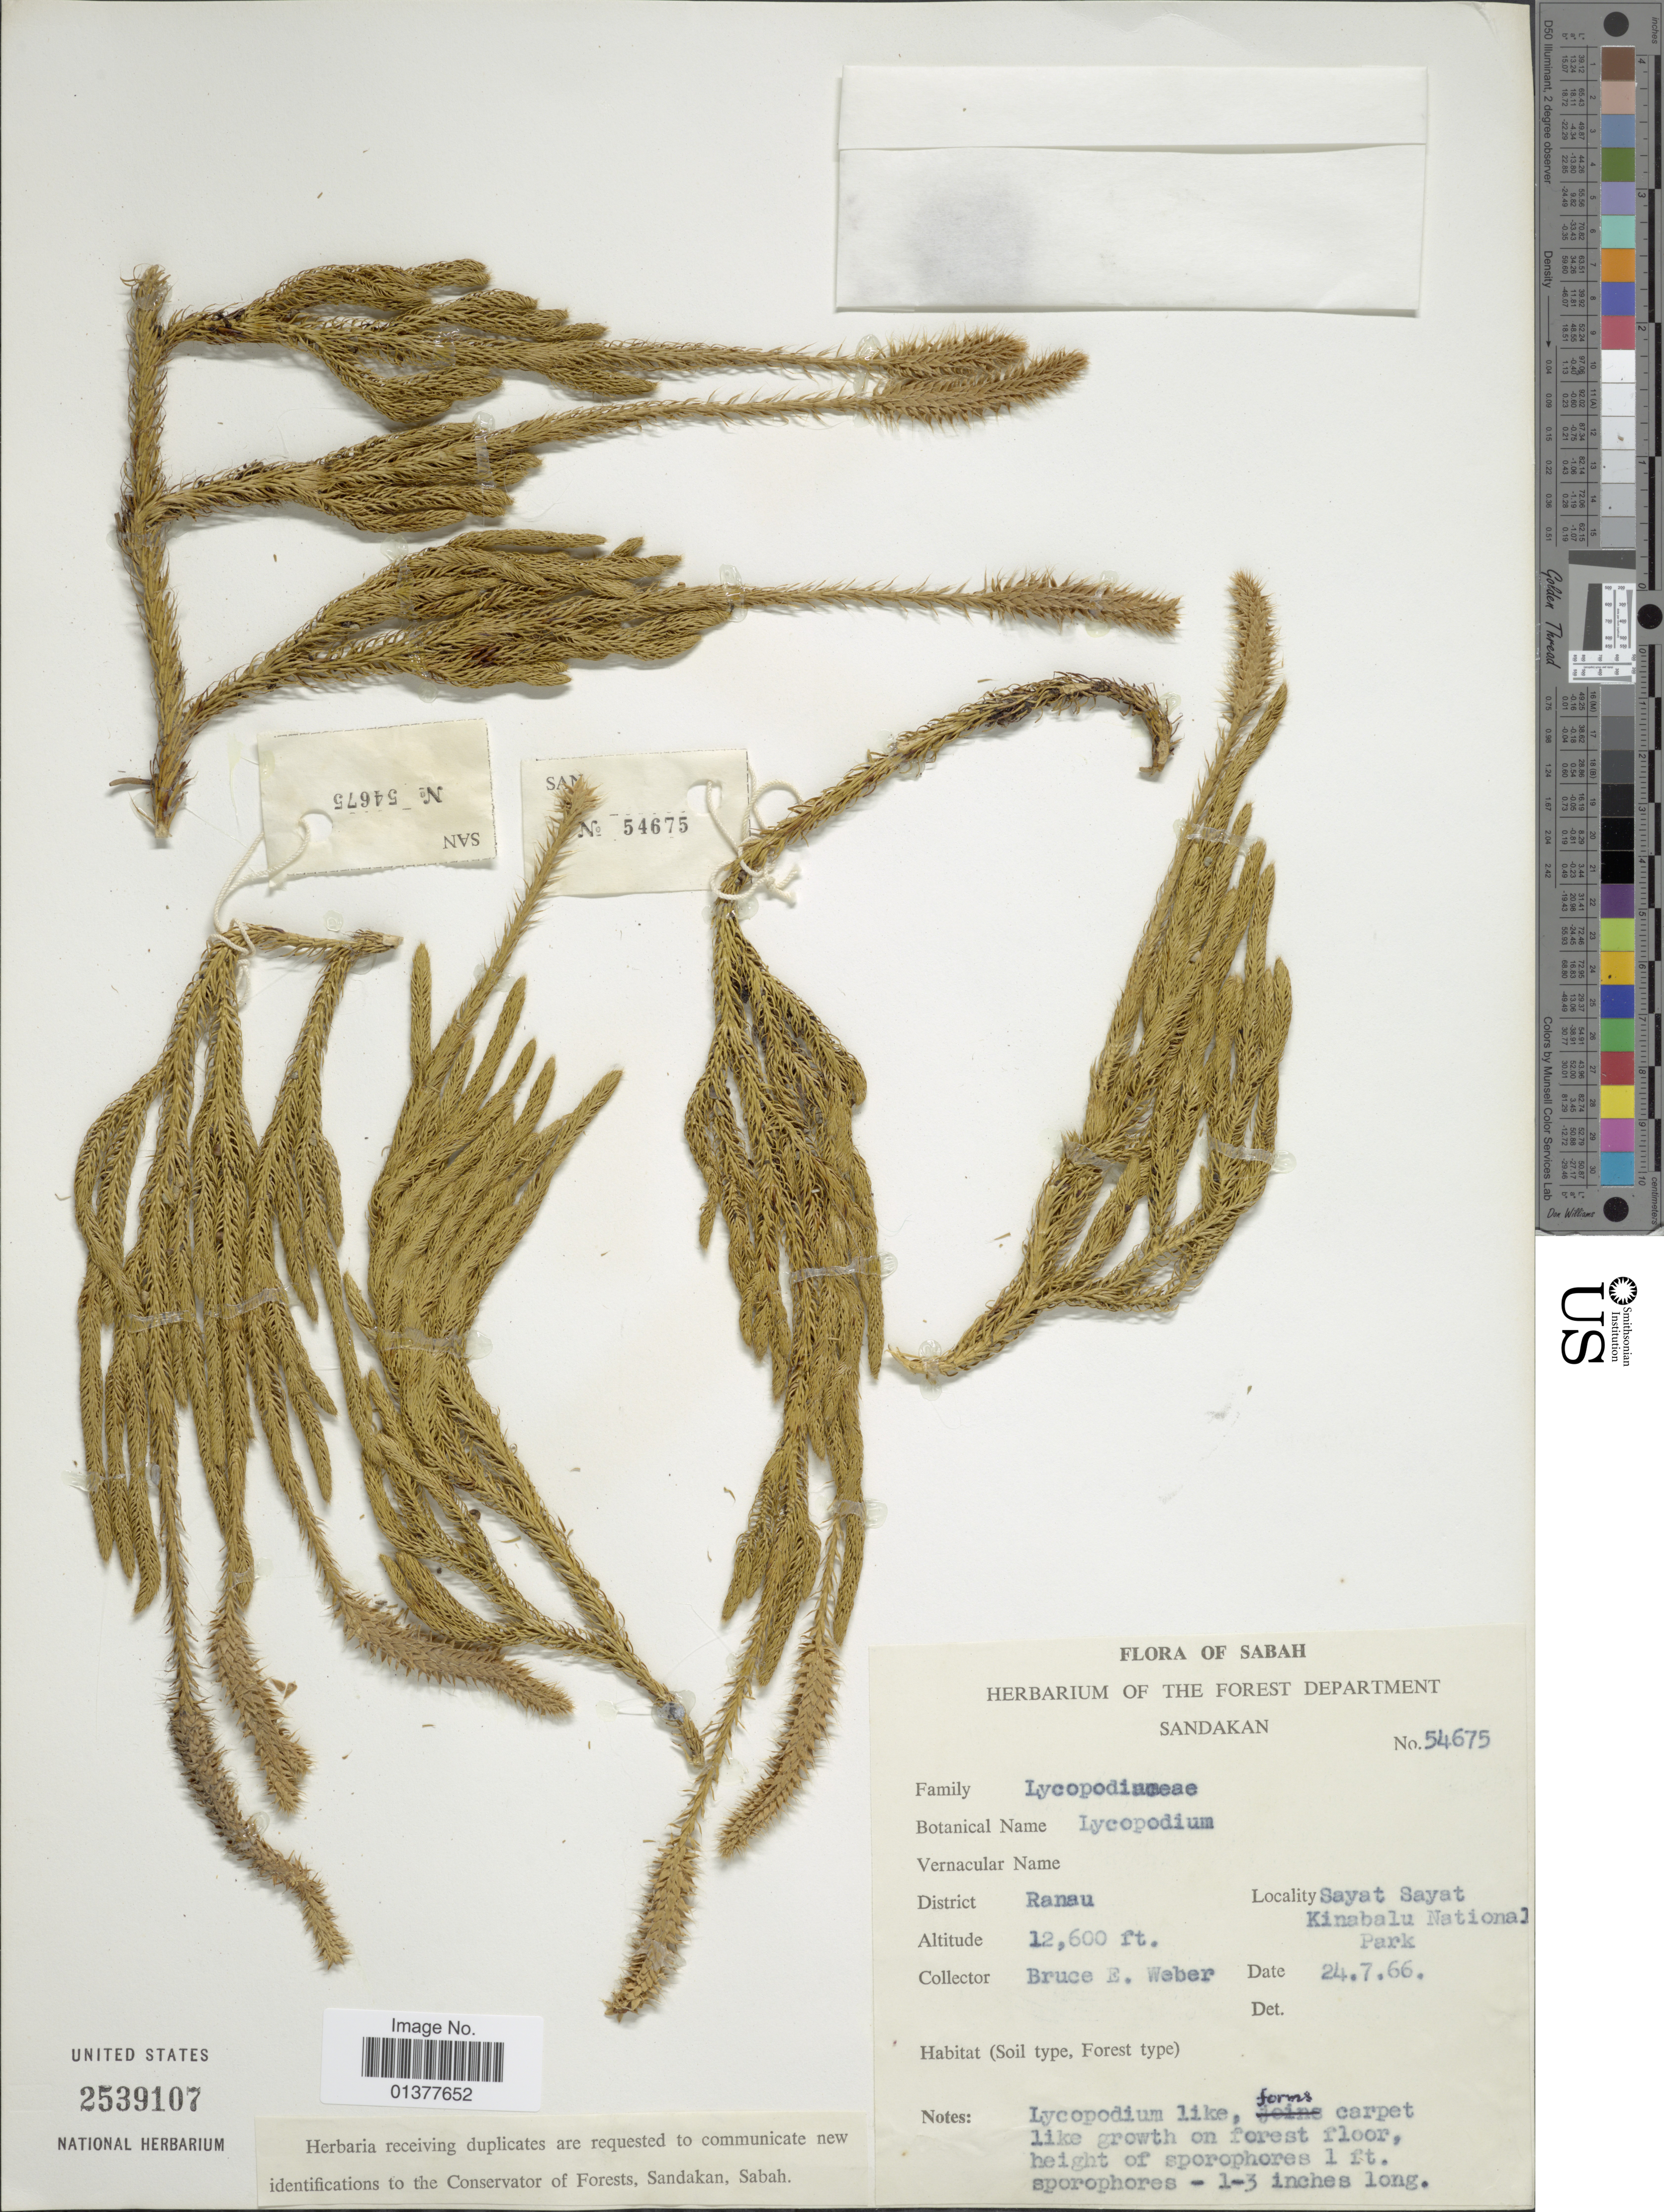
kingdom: Plantae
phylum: Tracheophyta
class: Lycopodiopsida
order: Lycopodiales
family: Lycopodiaceae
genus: Lycopodium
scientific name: Lycopodium clavatum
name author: L.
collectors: B. E. Weber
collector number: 54675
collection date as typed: Transcribed d/m/y: 24/7/66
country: Malaysia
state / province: Sabah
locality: District Ranau, Sayat Sayat Kinabalu National Park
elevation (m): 3840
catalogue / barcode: US 2539107